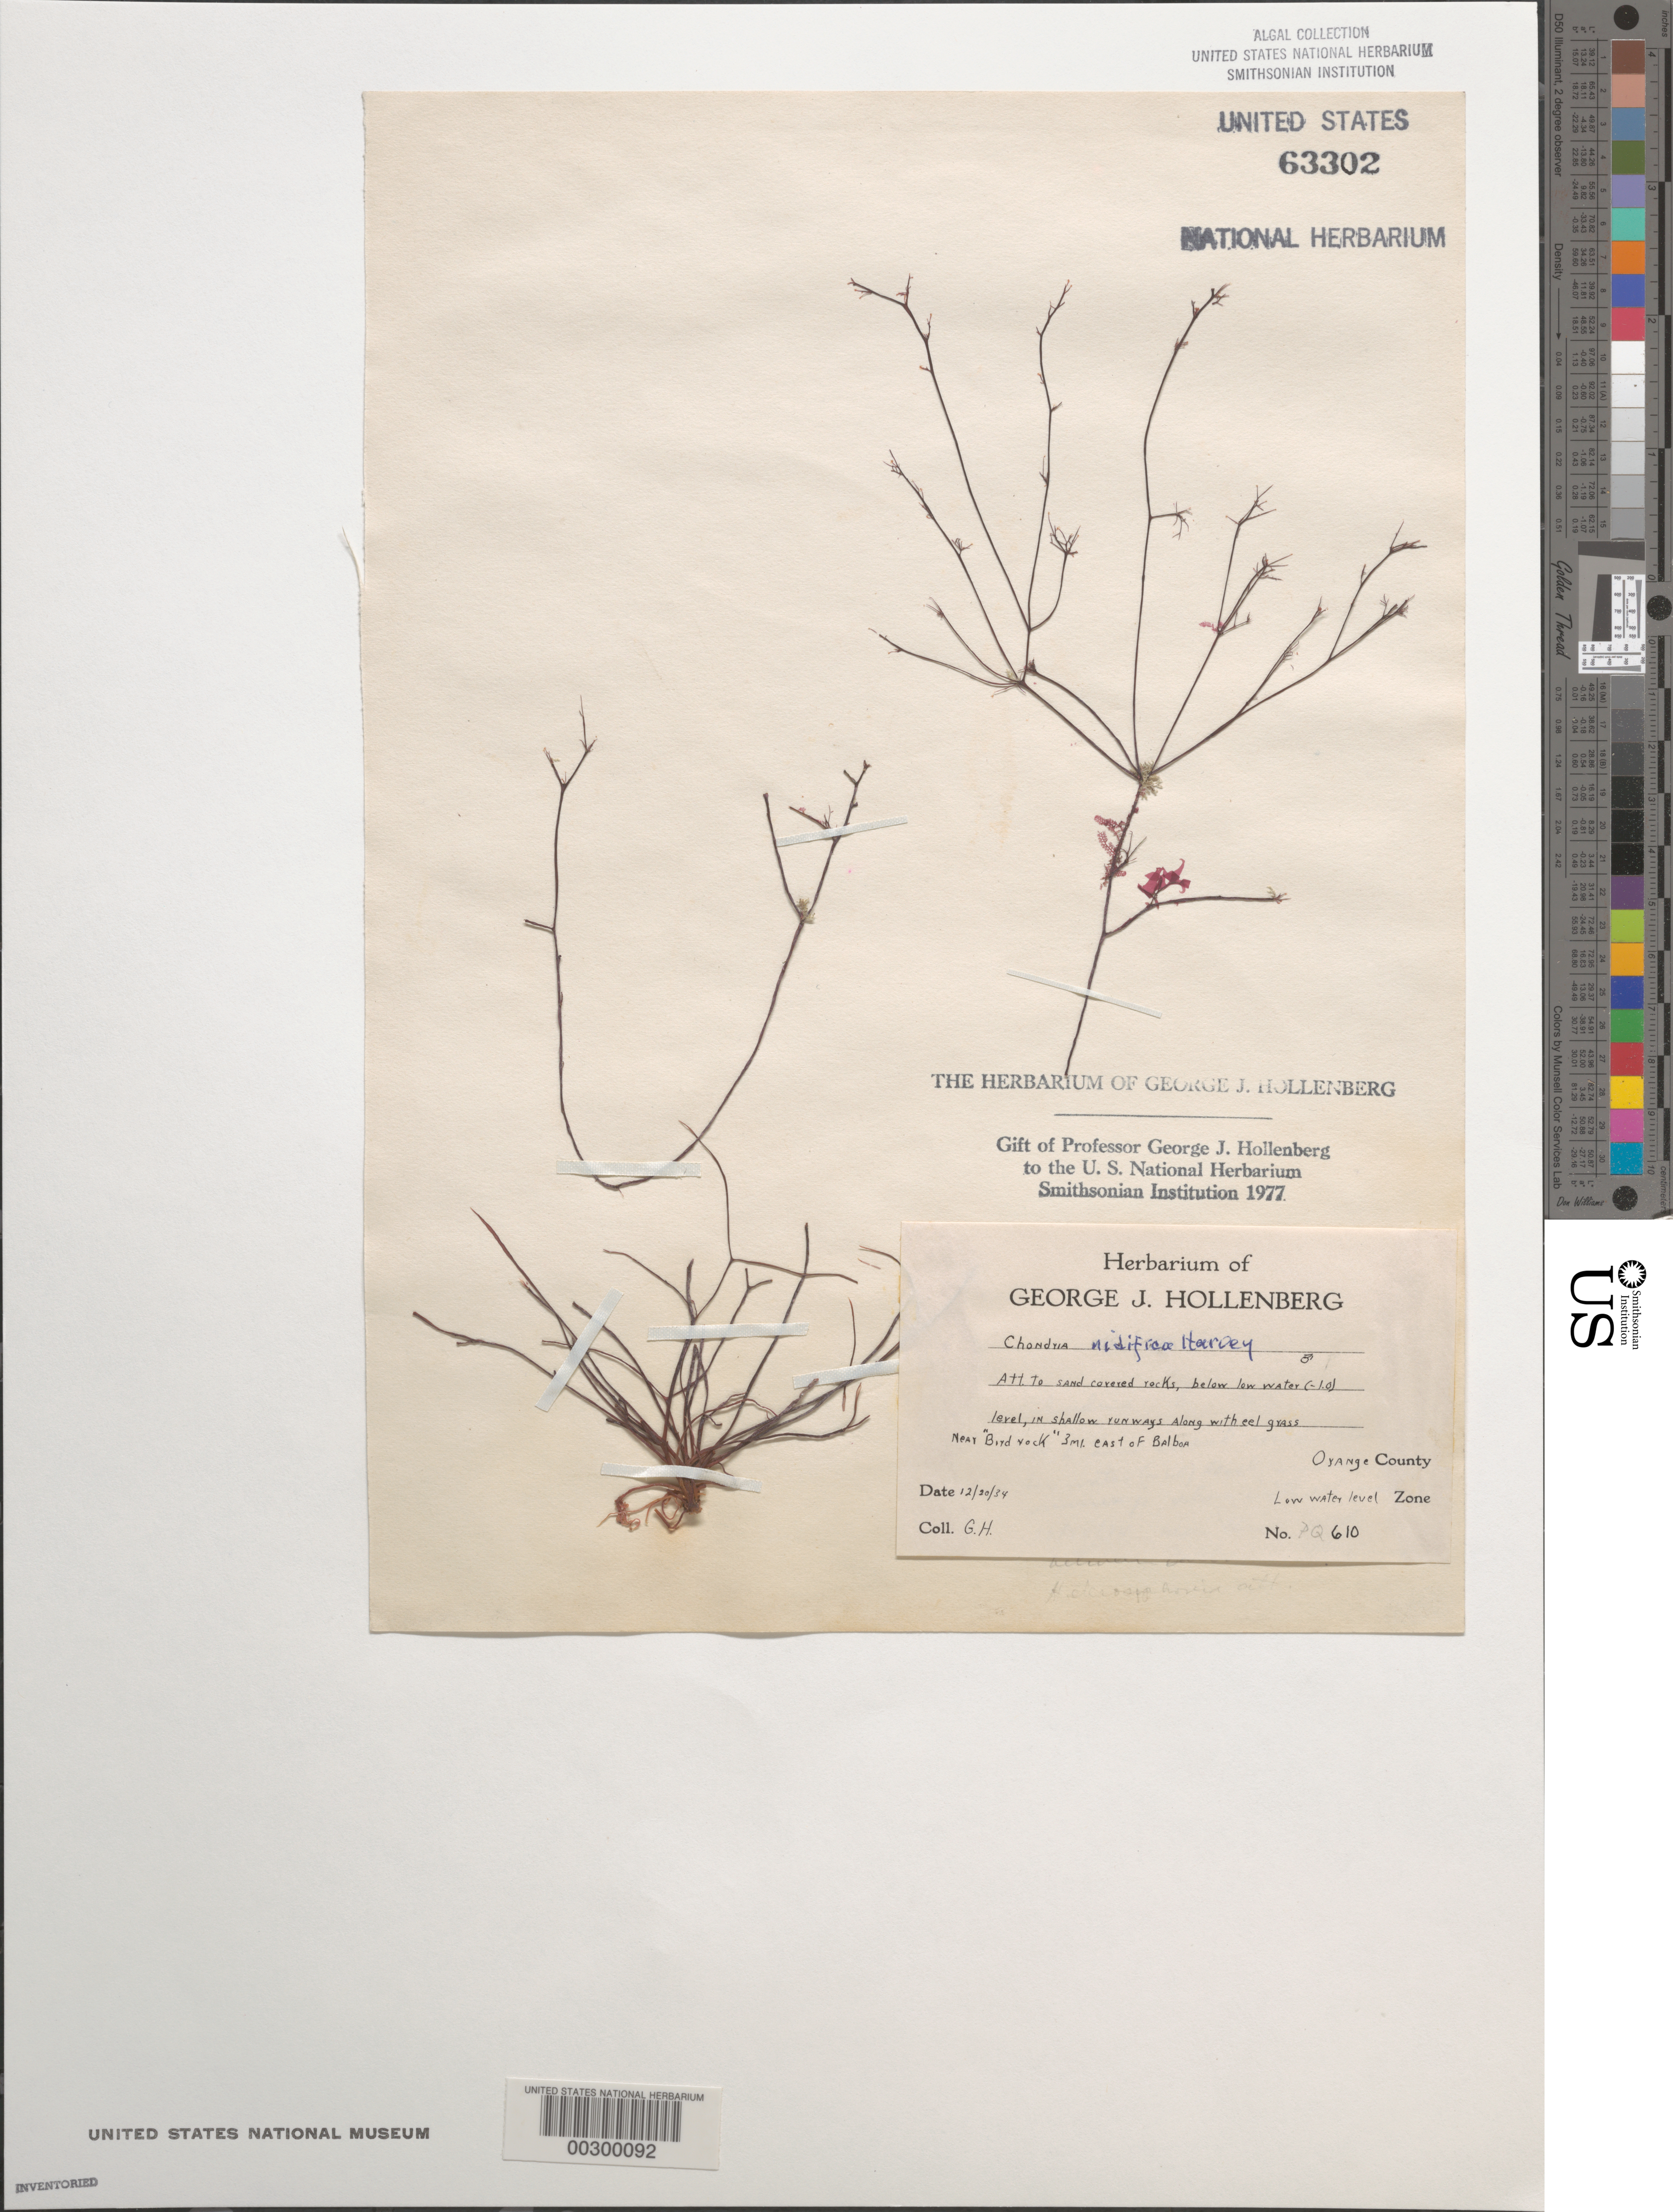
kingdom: Plantae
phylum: Rhodophyta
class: Florideophyceae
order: Ceramiales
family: Rhodomelaceae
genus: Neochondria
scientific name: Neochondria nidifica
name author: (Harvey) Sutti et al.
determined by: Algae name updating Project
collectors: G. Hollenberg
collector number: GJH 610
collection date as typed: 20 Dec 1934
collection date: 1934-12-20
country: United States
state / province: California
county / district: Orange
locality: Near Bird Rock 3 miles east of Balboa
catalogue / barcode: US 63302